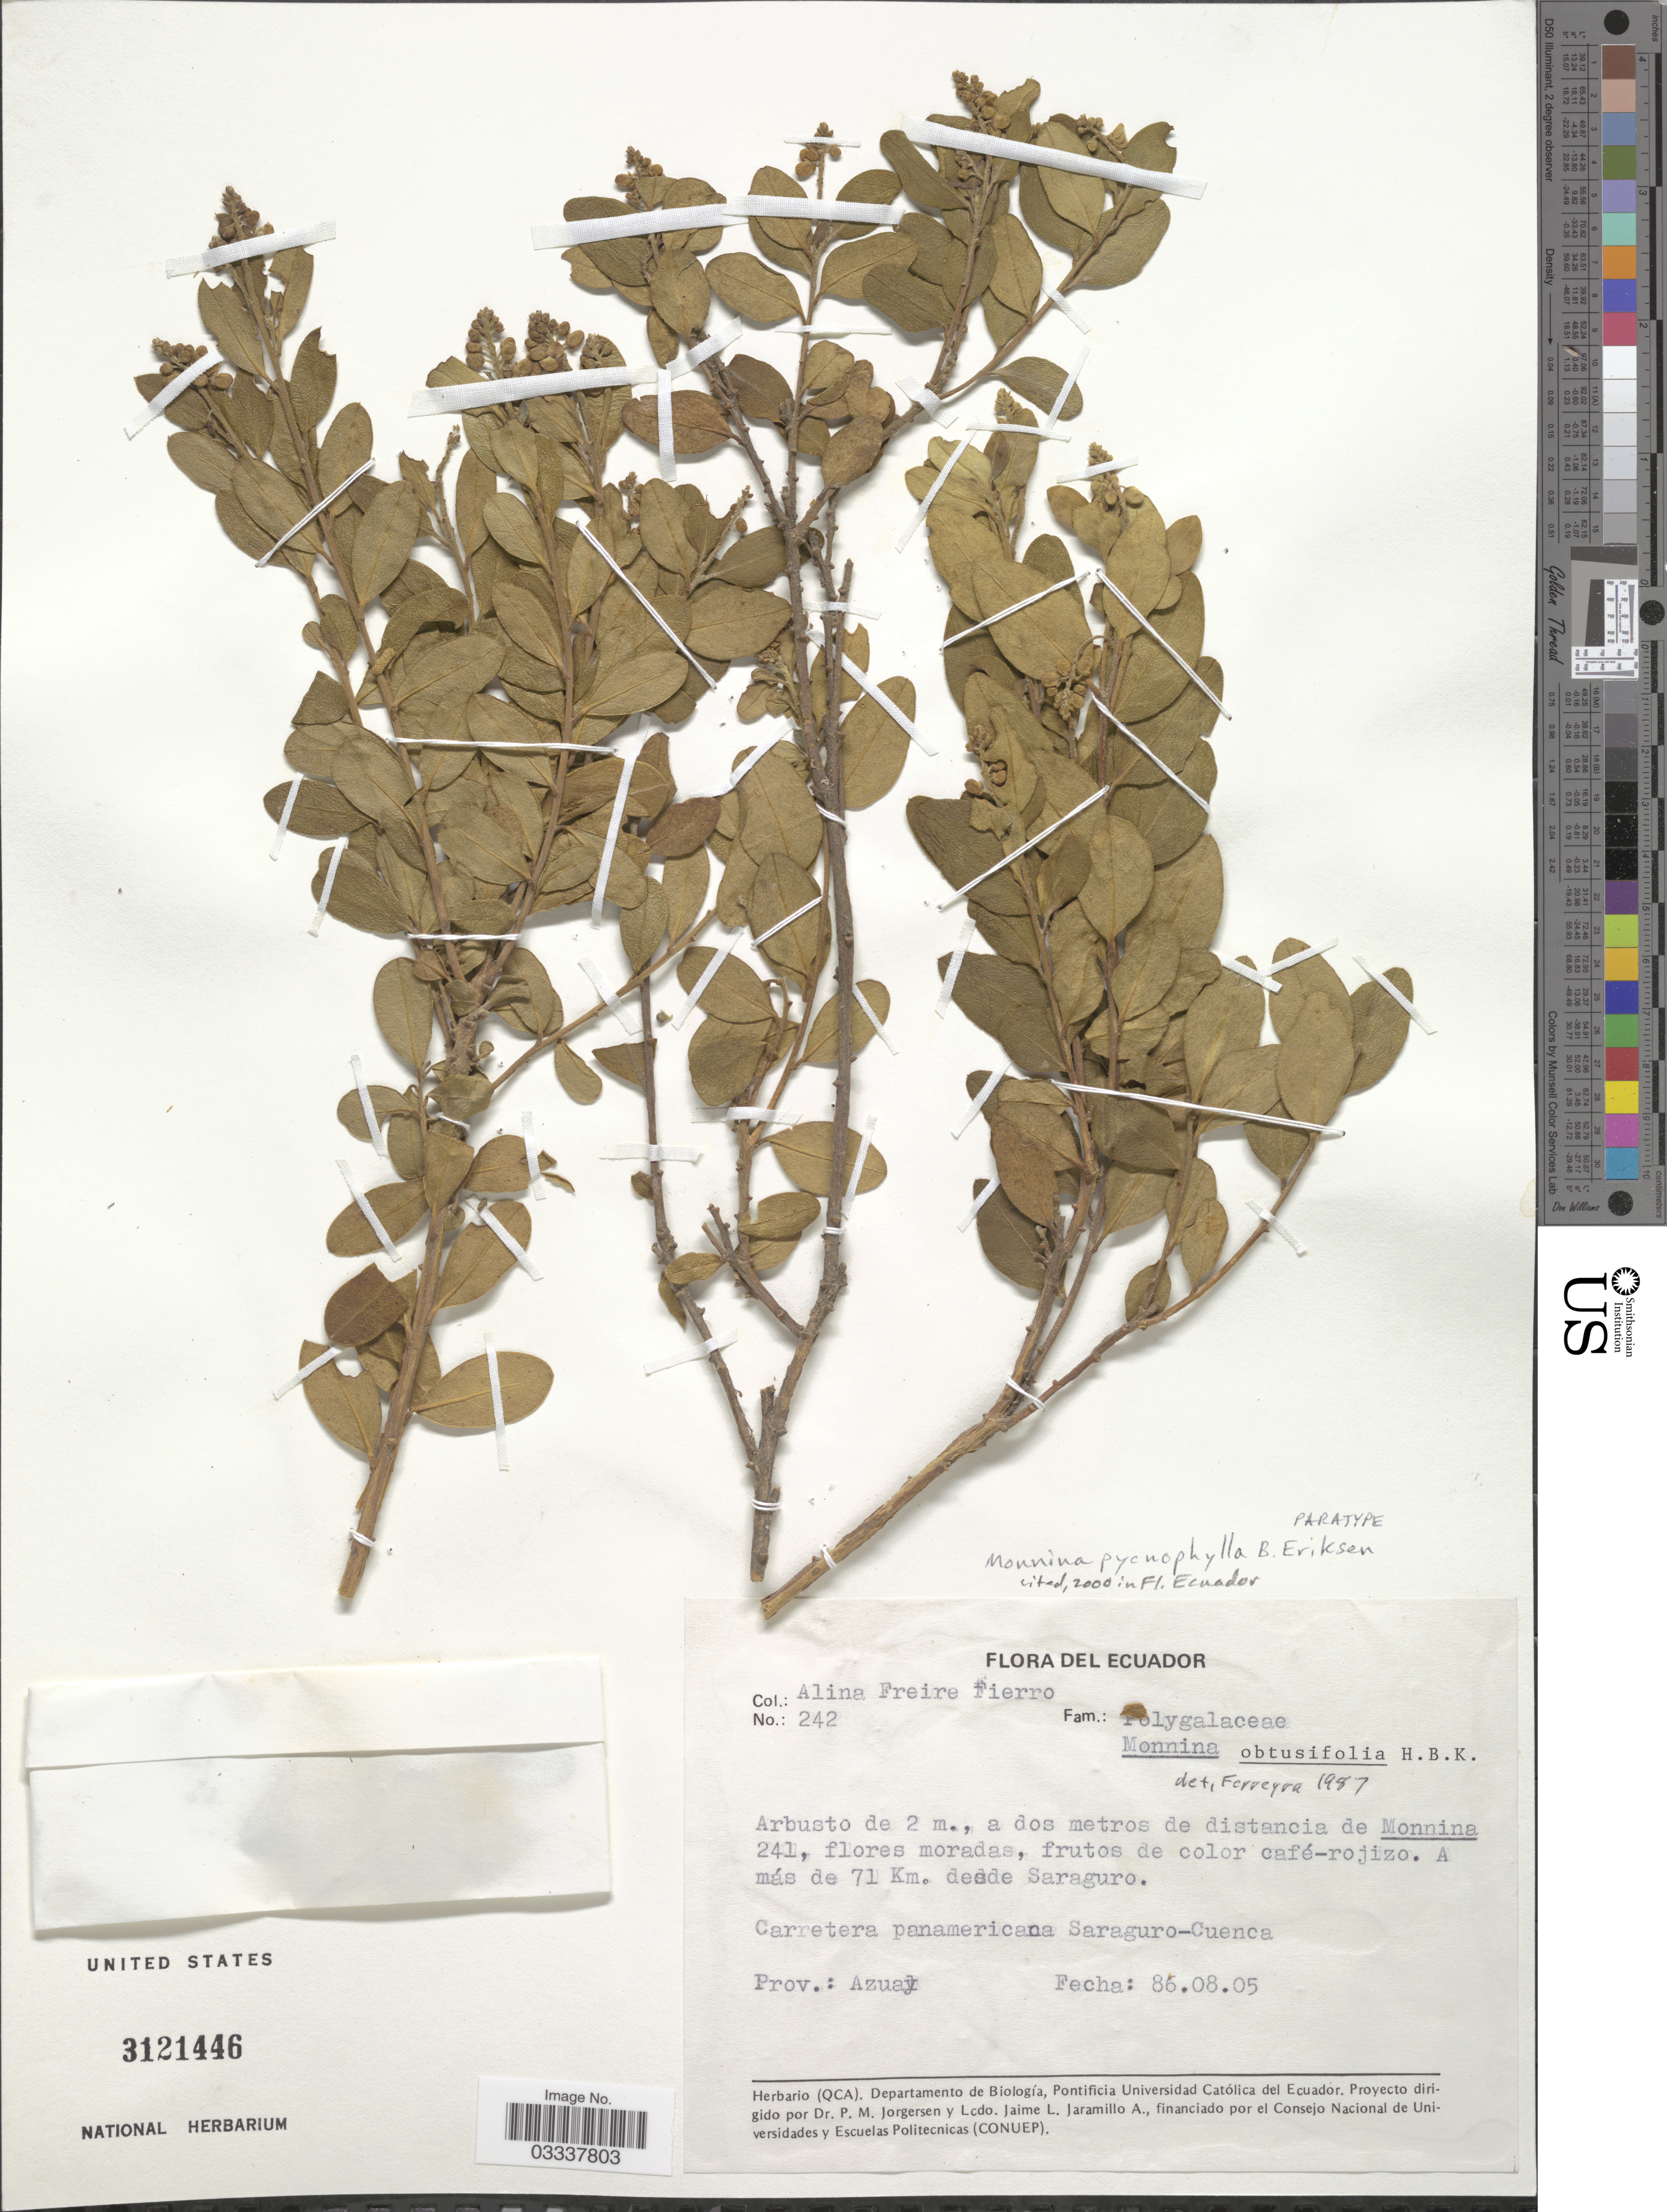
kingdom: Plantae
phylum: Tracheophyta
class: Magnoliopsida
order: Fabales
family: Polygalaceae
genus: Monnina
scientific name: Monnina pycnophylla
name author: B. Eriksen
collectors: A. Freire-Fierro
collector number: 242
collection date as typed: Transcribed d/m/y: 5/8/86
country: Ecuador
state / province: Azuay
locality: A más de 71 Km. desde Saraguro, Carretera panamericana Saraguro-Cuenca.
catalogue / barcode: US 3121446